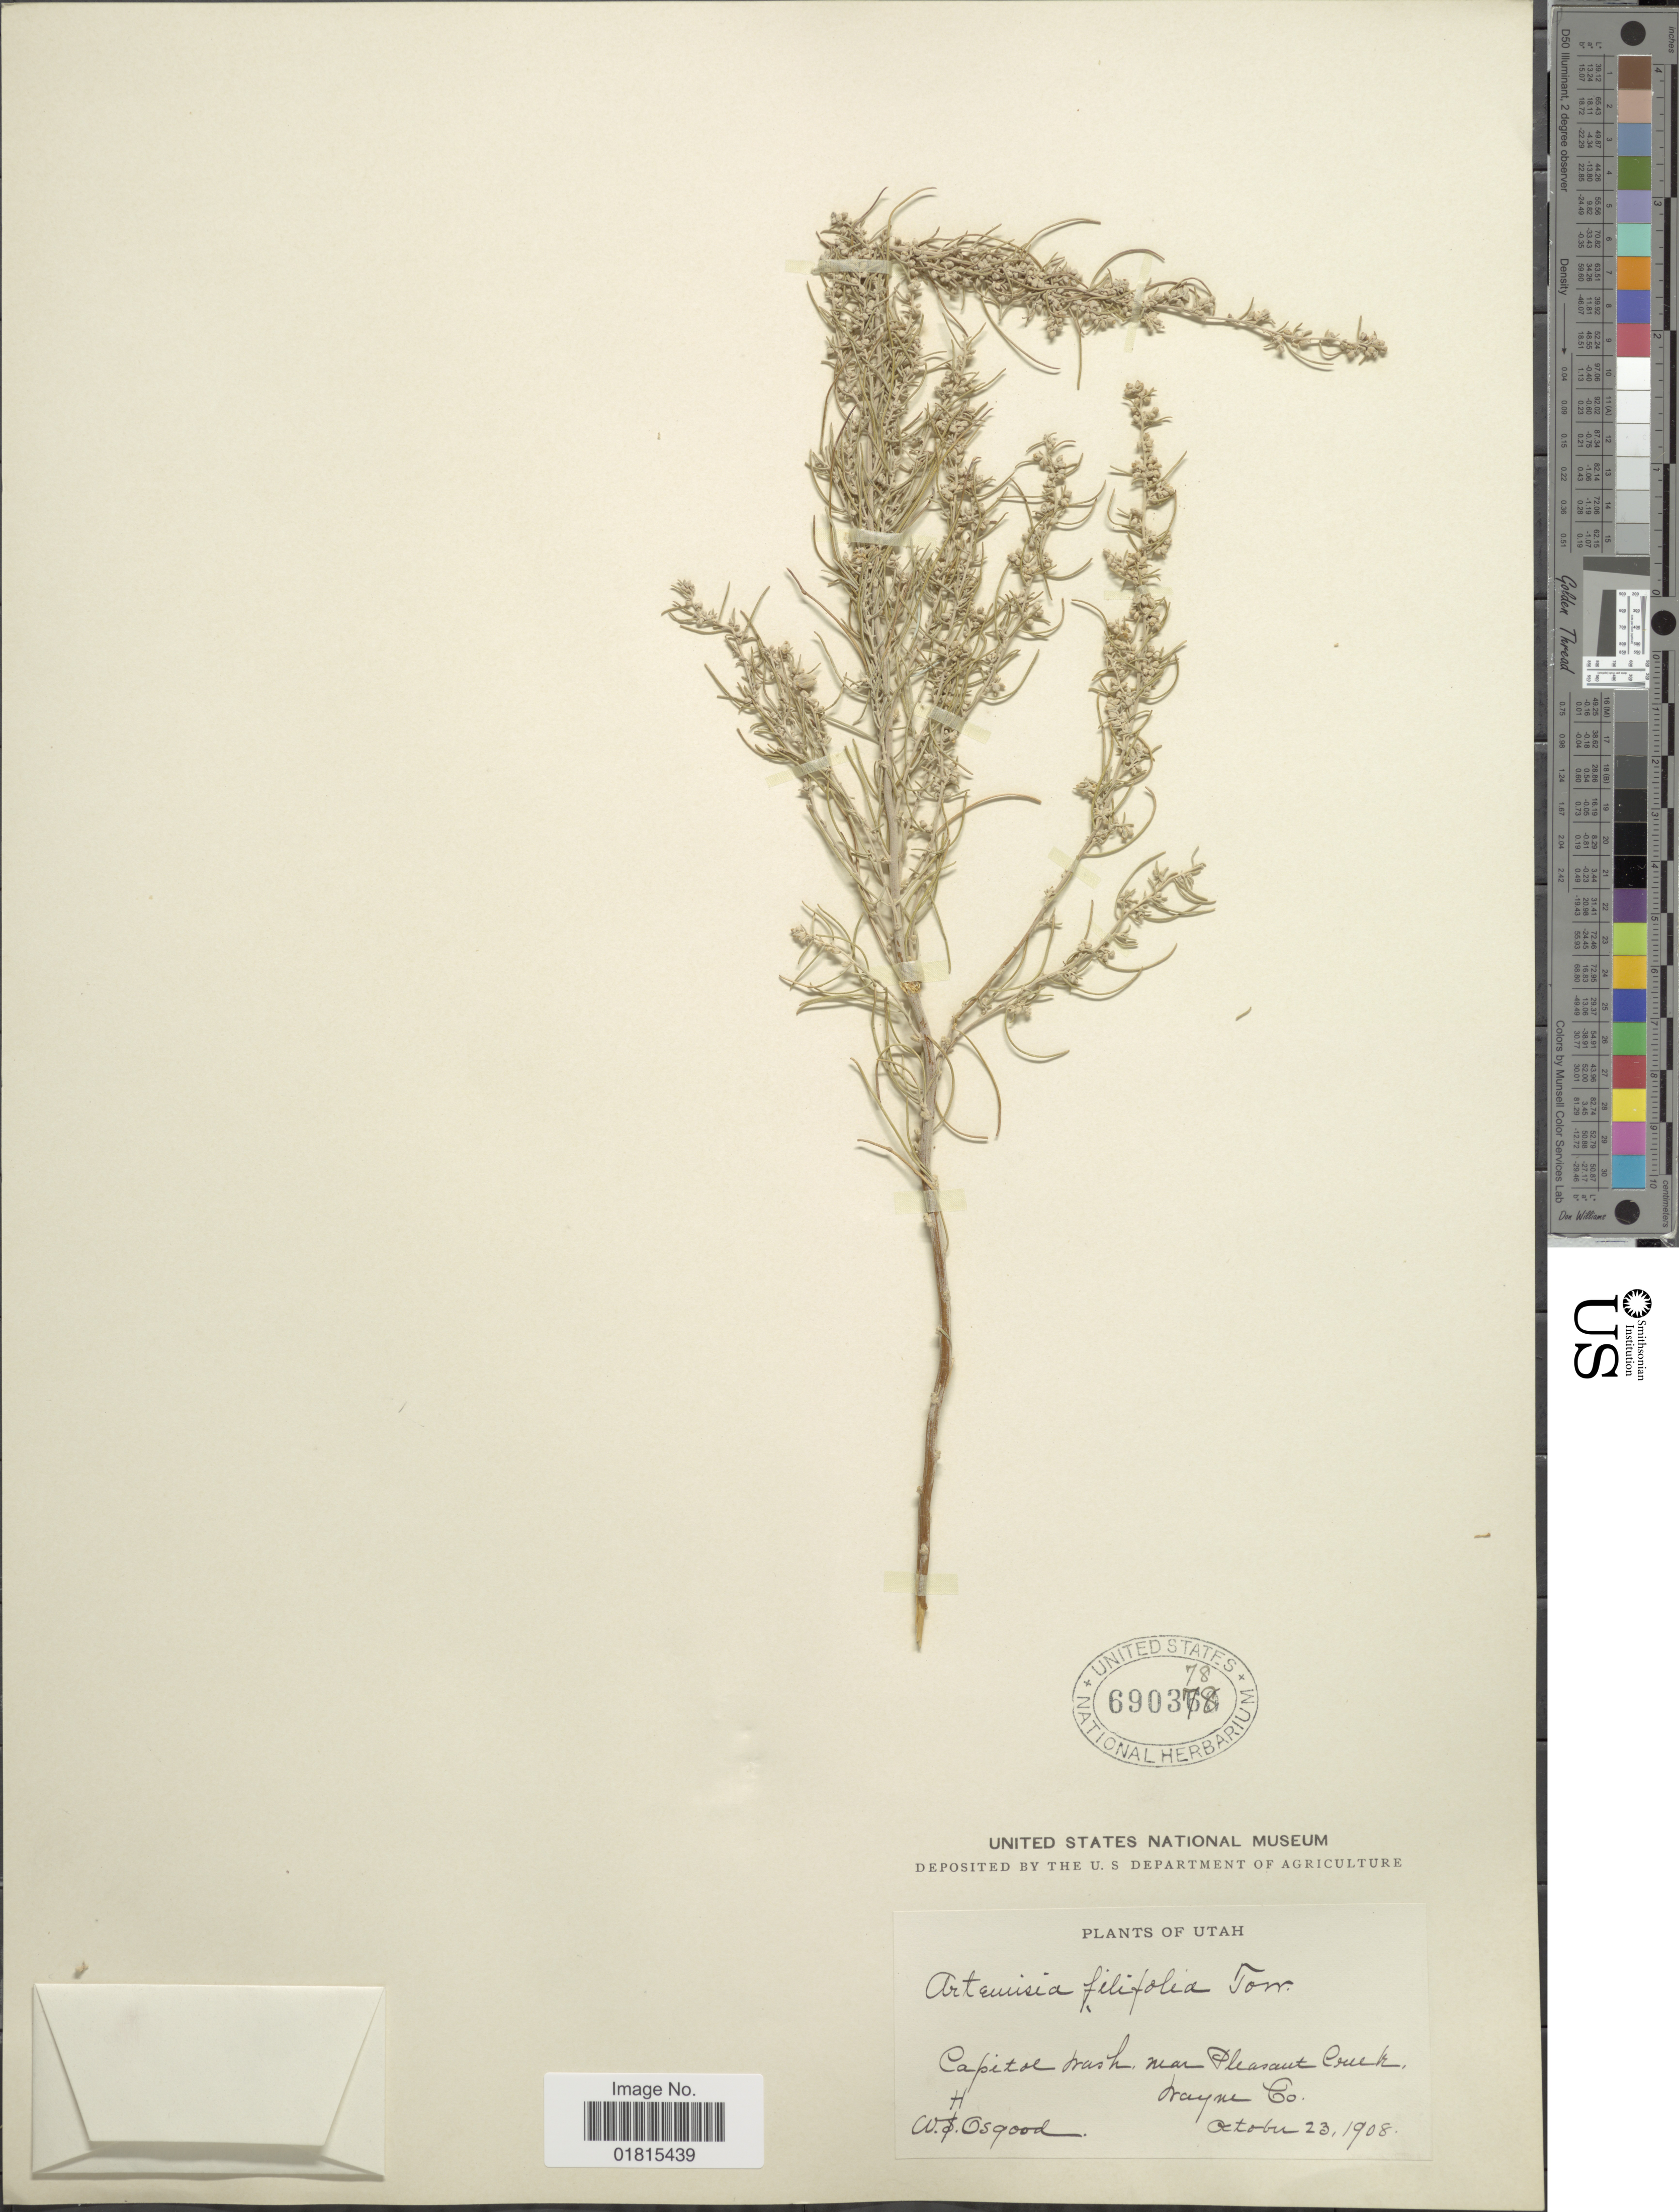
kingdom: Plantae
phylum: Tracheophyta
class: Magnoliopsida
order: Asterales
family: Asteraceae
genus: Artemisia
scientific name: Artemisia filifolia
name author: Torr.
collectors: W. Osgood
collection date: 1908-10-23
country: United States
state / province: Utah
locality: Capitol Wash. near Pleasant Creek, Wayne Co.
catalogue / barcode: US 690378